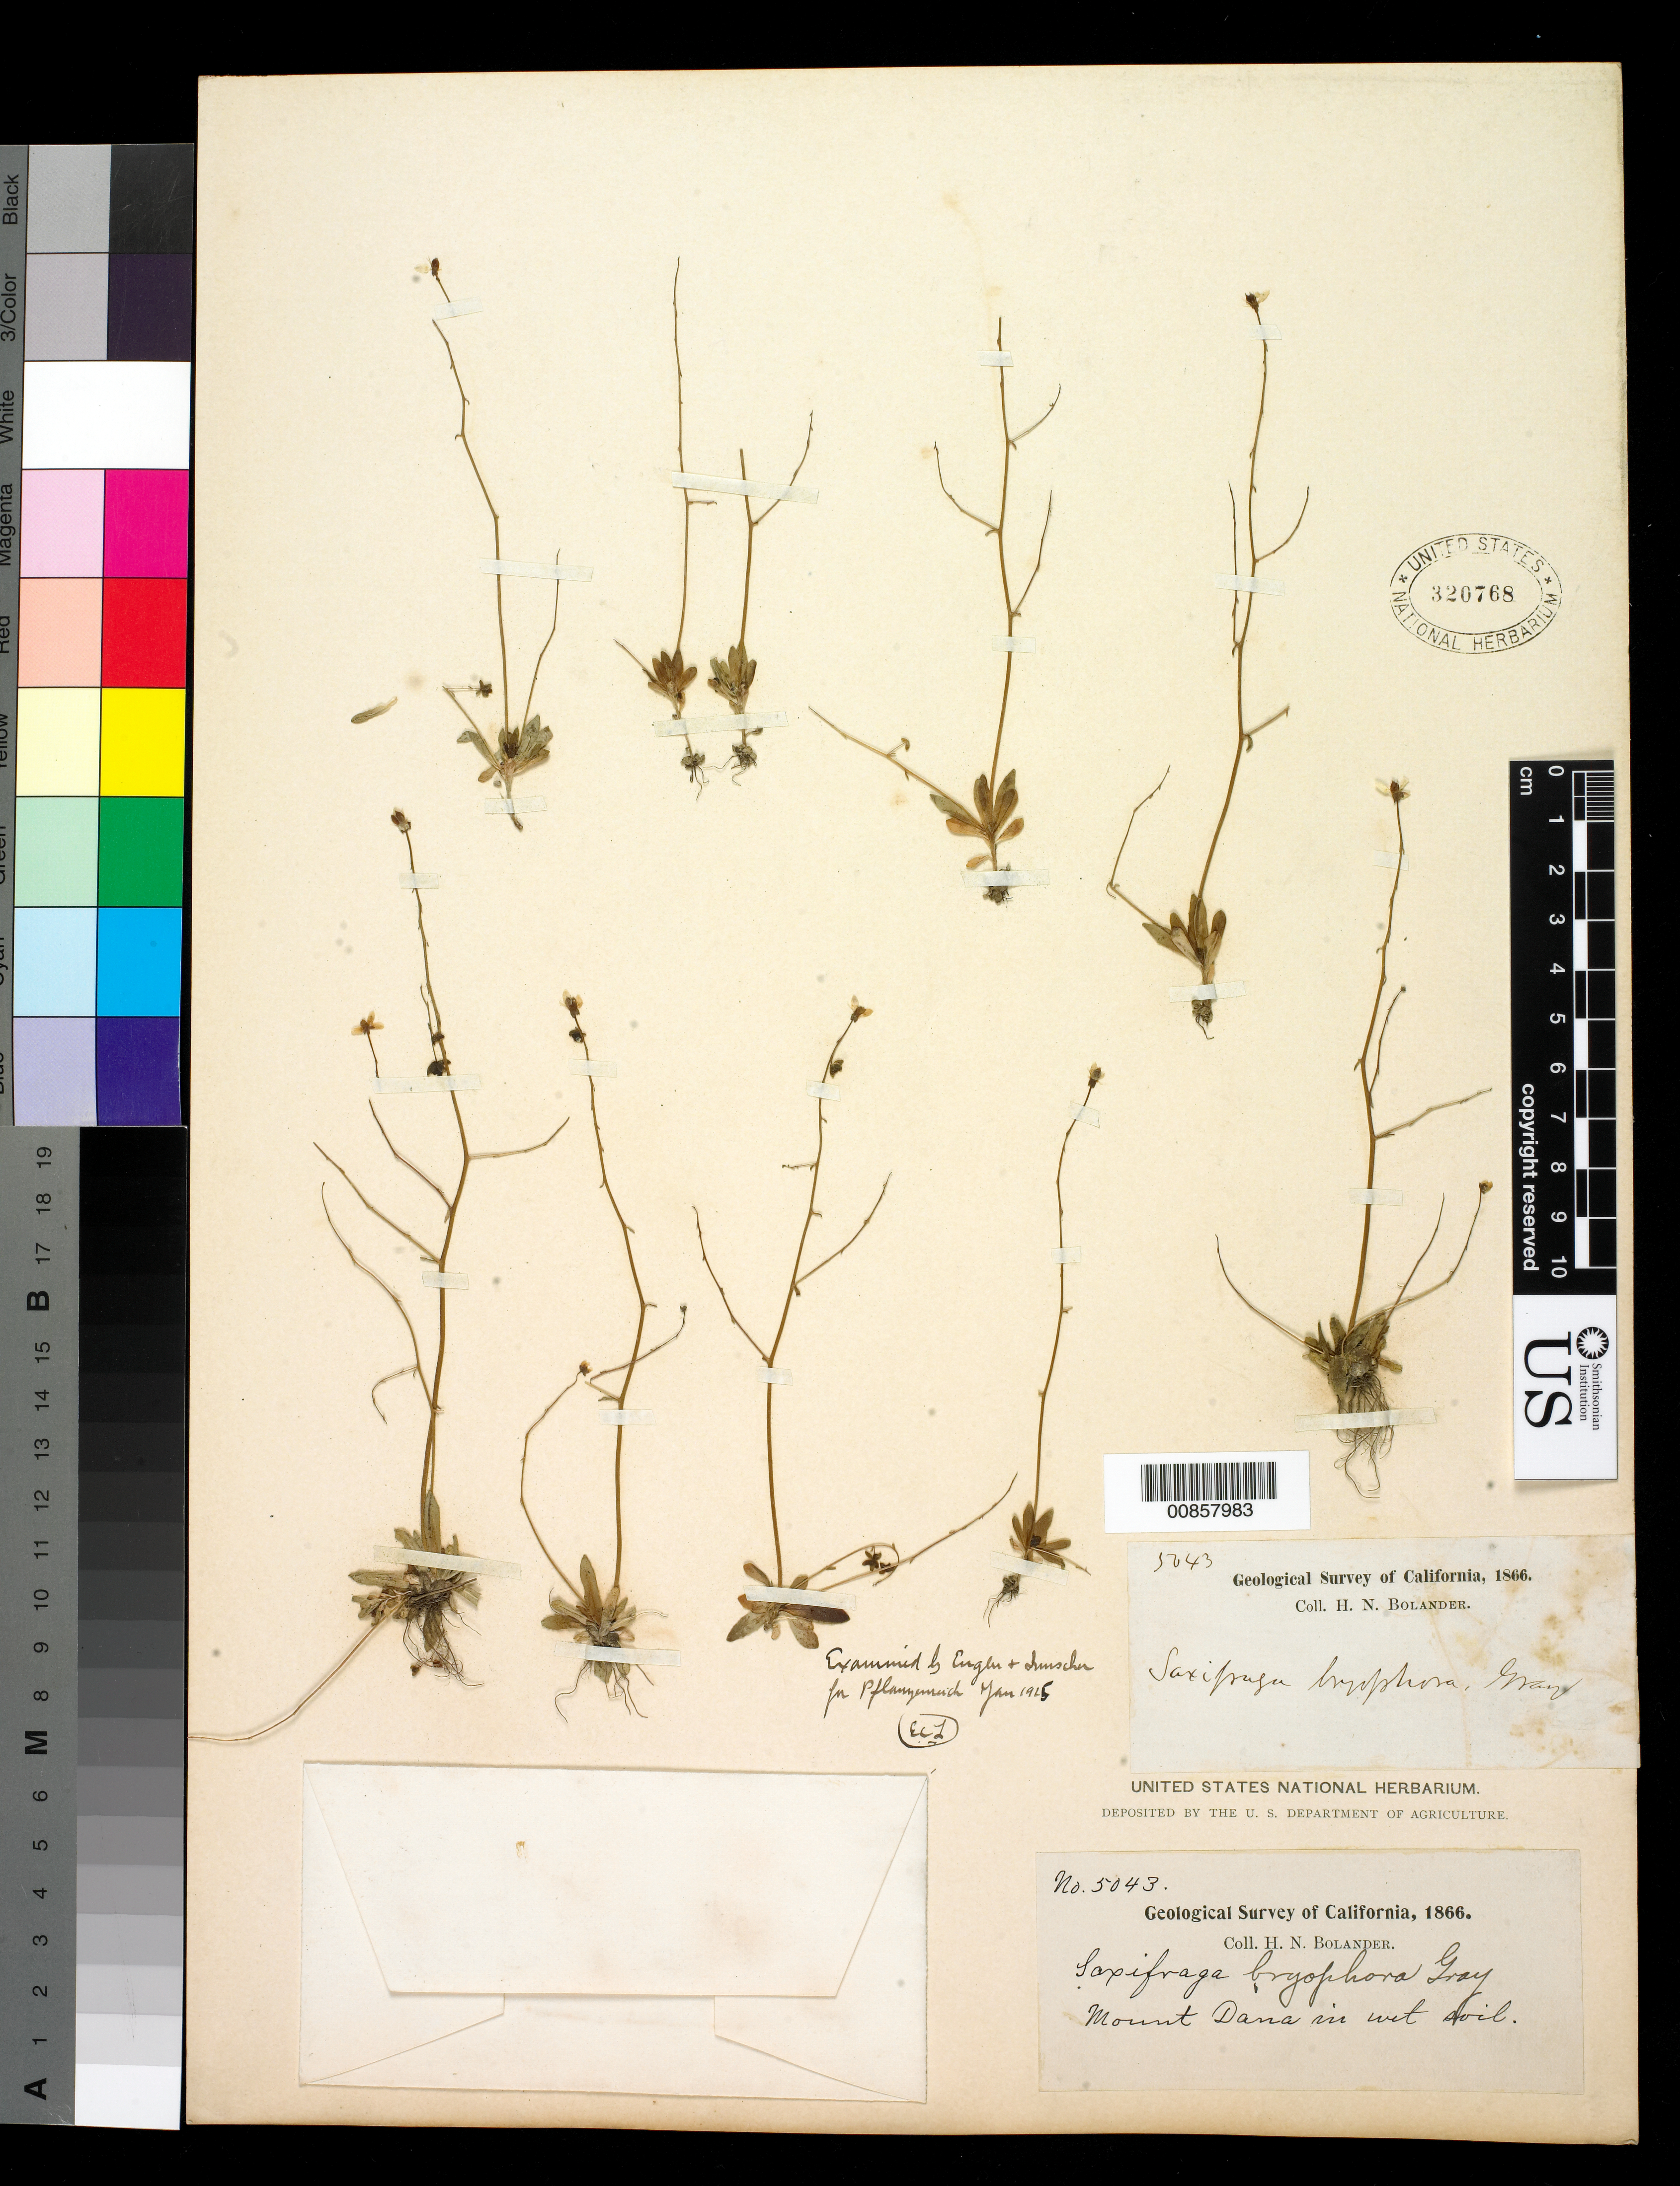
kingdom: Plantae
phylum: Tracheophyta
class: Magnoliopsida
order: Saxifragales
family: Saxifragaceae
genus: Micranthes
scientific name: Micranthes bryophora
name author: (A. Gray) Brouillet & Gornall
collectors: H. Bolander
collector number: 5043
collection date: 1866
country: United States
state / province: California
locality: Mount Dana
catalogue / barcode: US 320768